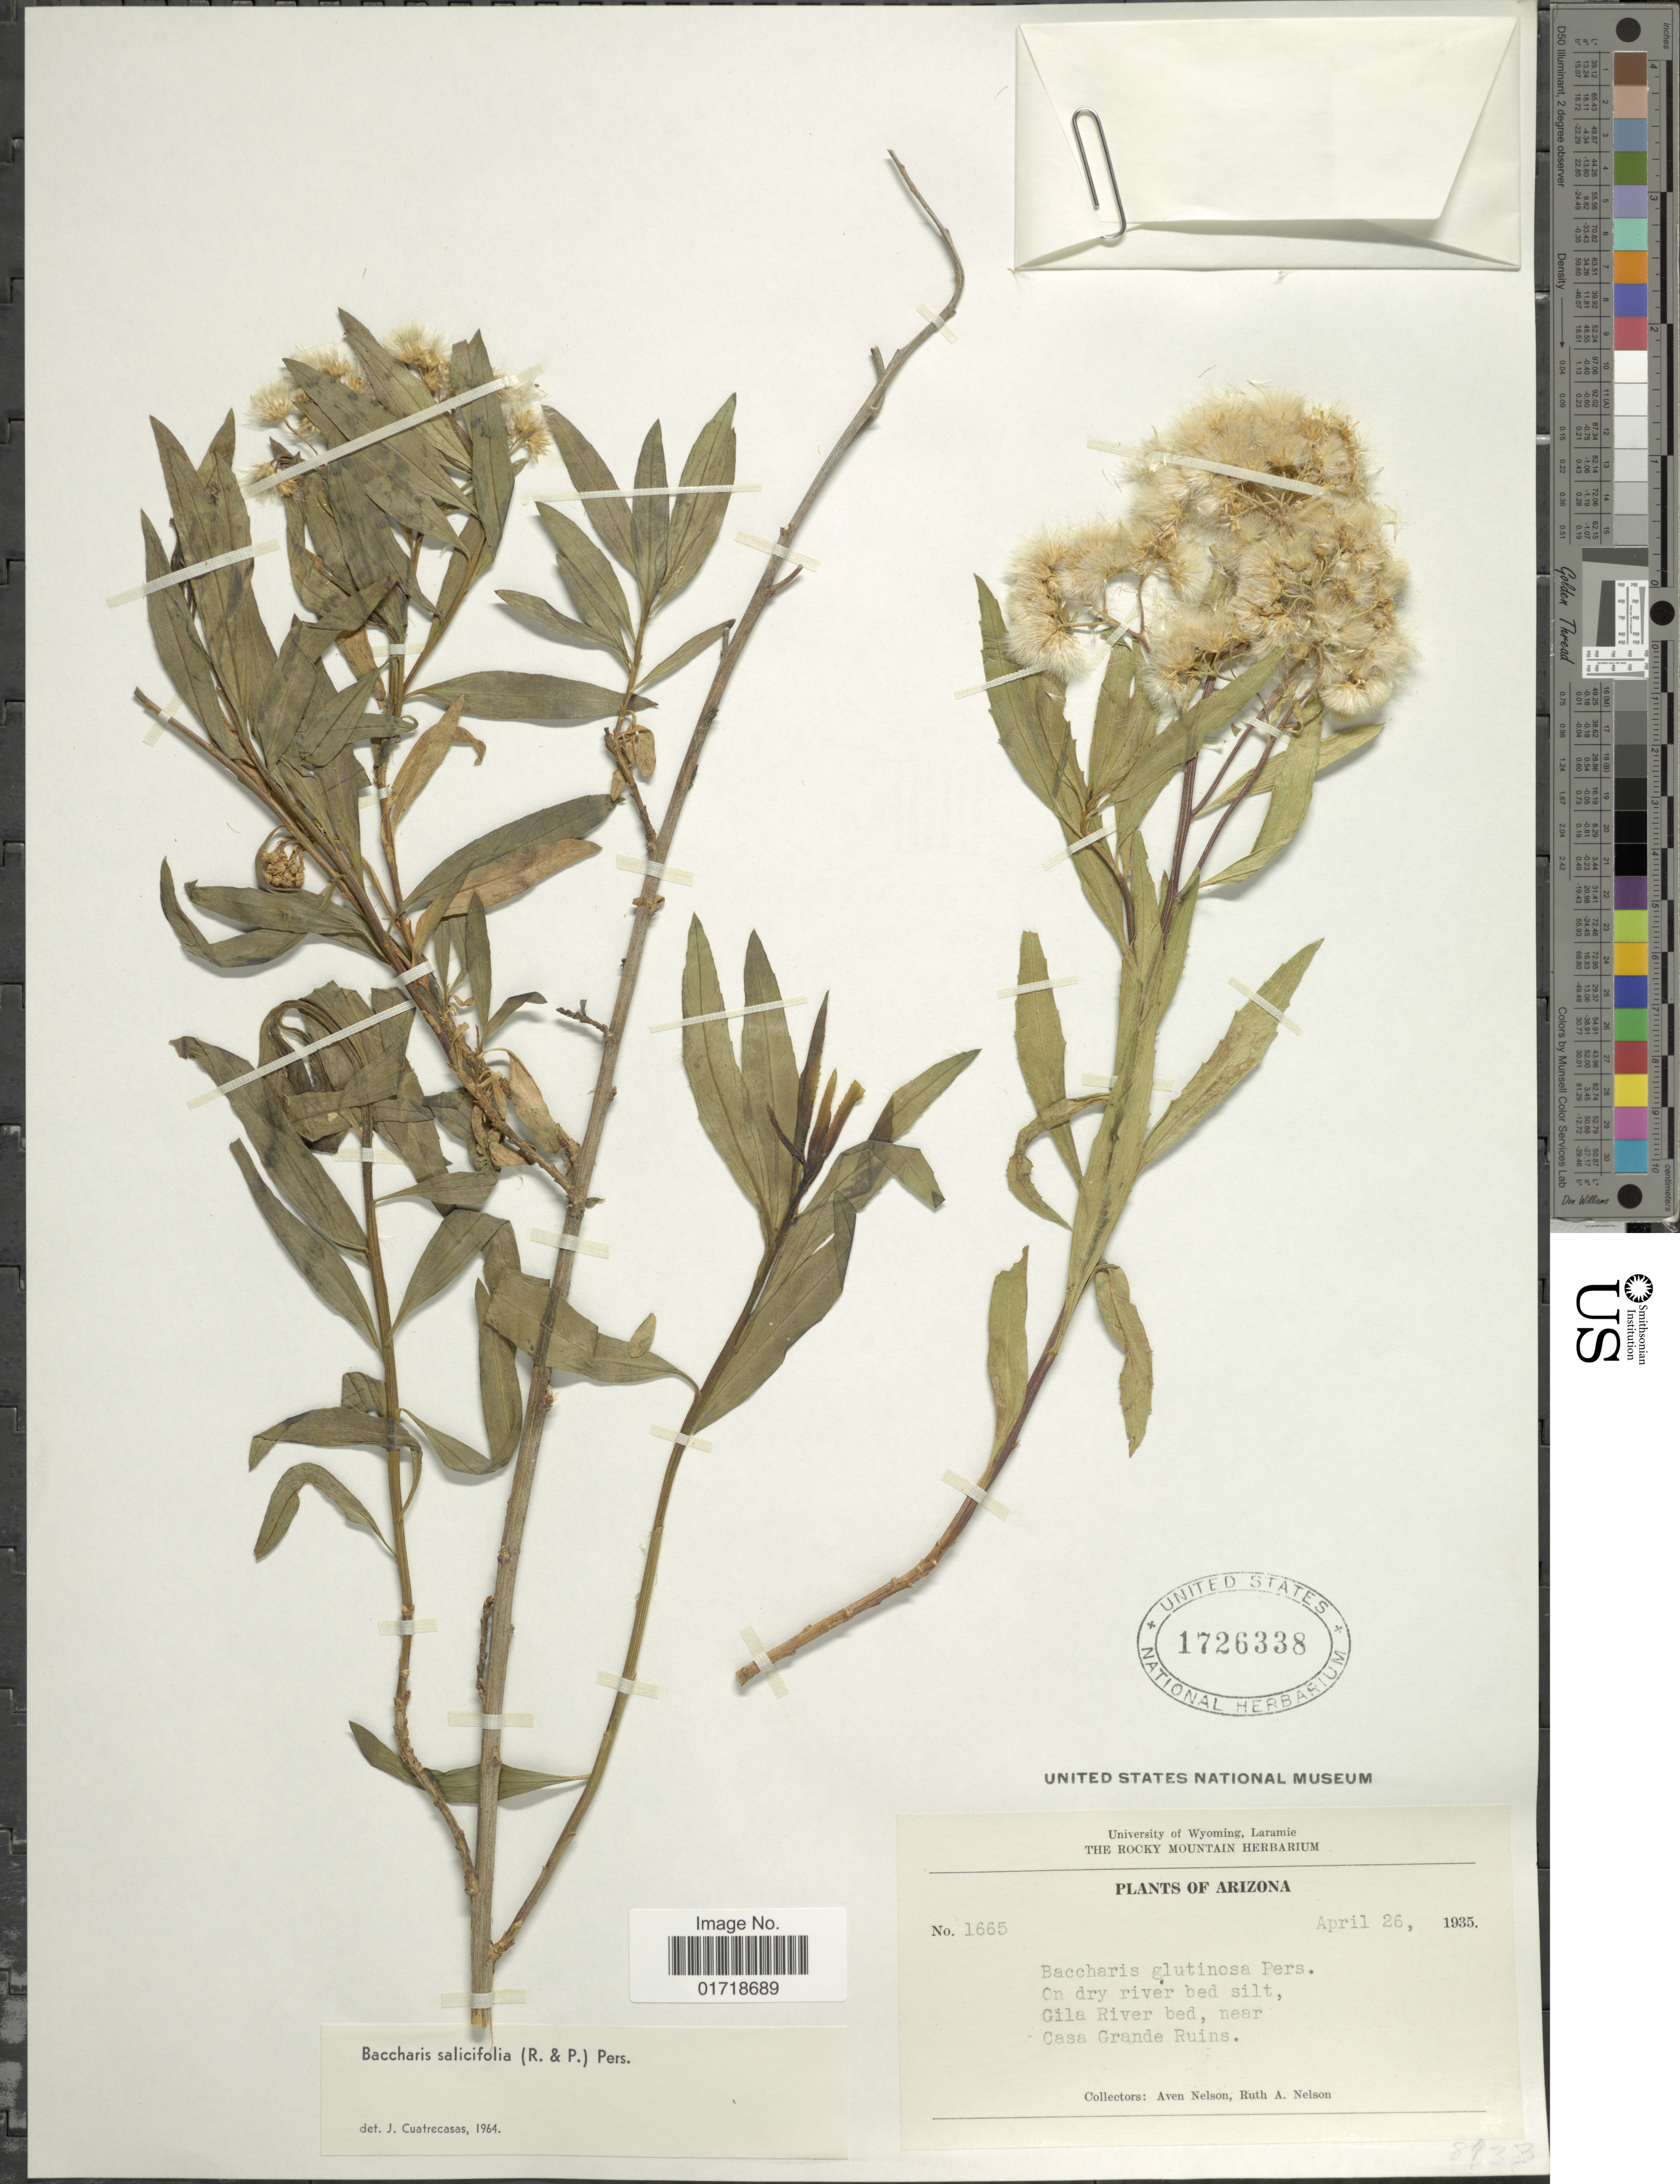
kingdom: Plantae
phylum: Tracheophyta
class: Magnoliopsida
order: Asterales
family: Asteraceae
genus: Baccharis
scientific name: Baccharis glutinosa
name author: Pers.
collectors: A. Nelson & R. A. Nelson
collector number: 1665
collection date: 1935-04-26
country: United States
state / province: Arizona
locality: On dry river bed silt, Gila River bed, near Cas Grande Ruins.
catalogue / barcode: US 1726338